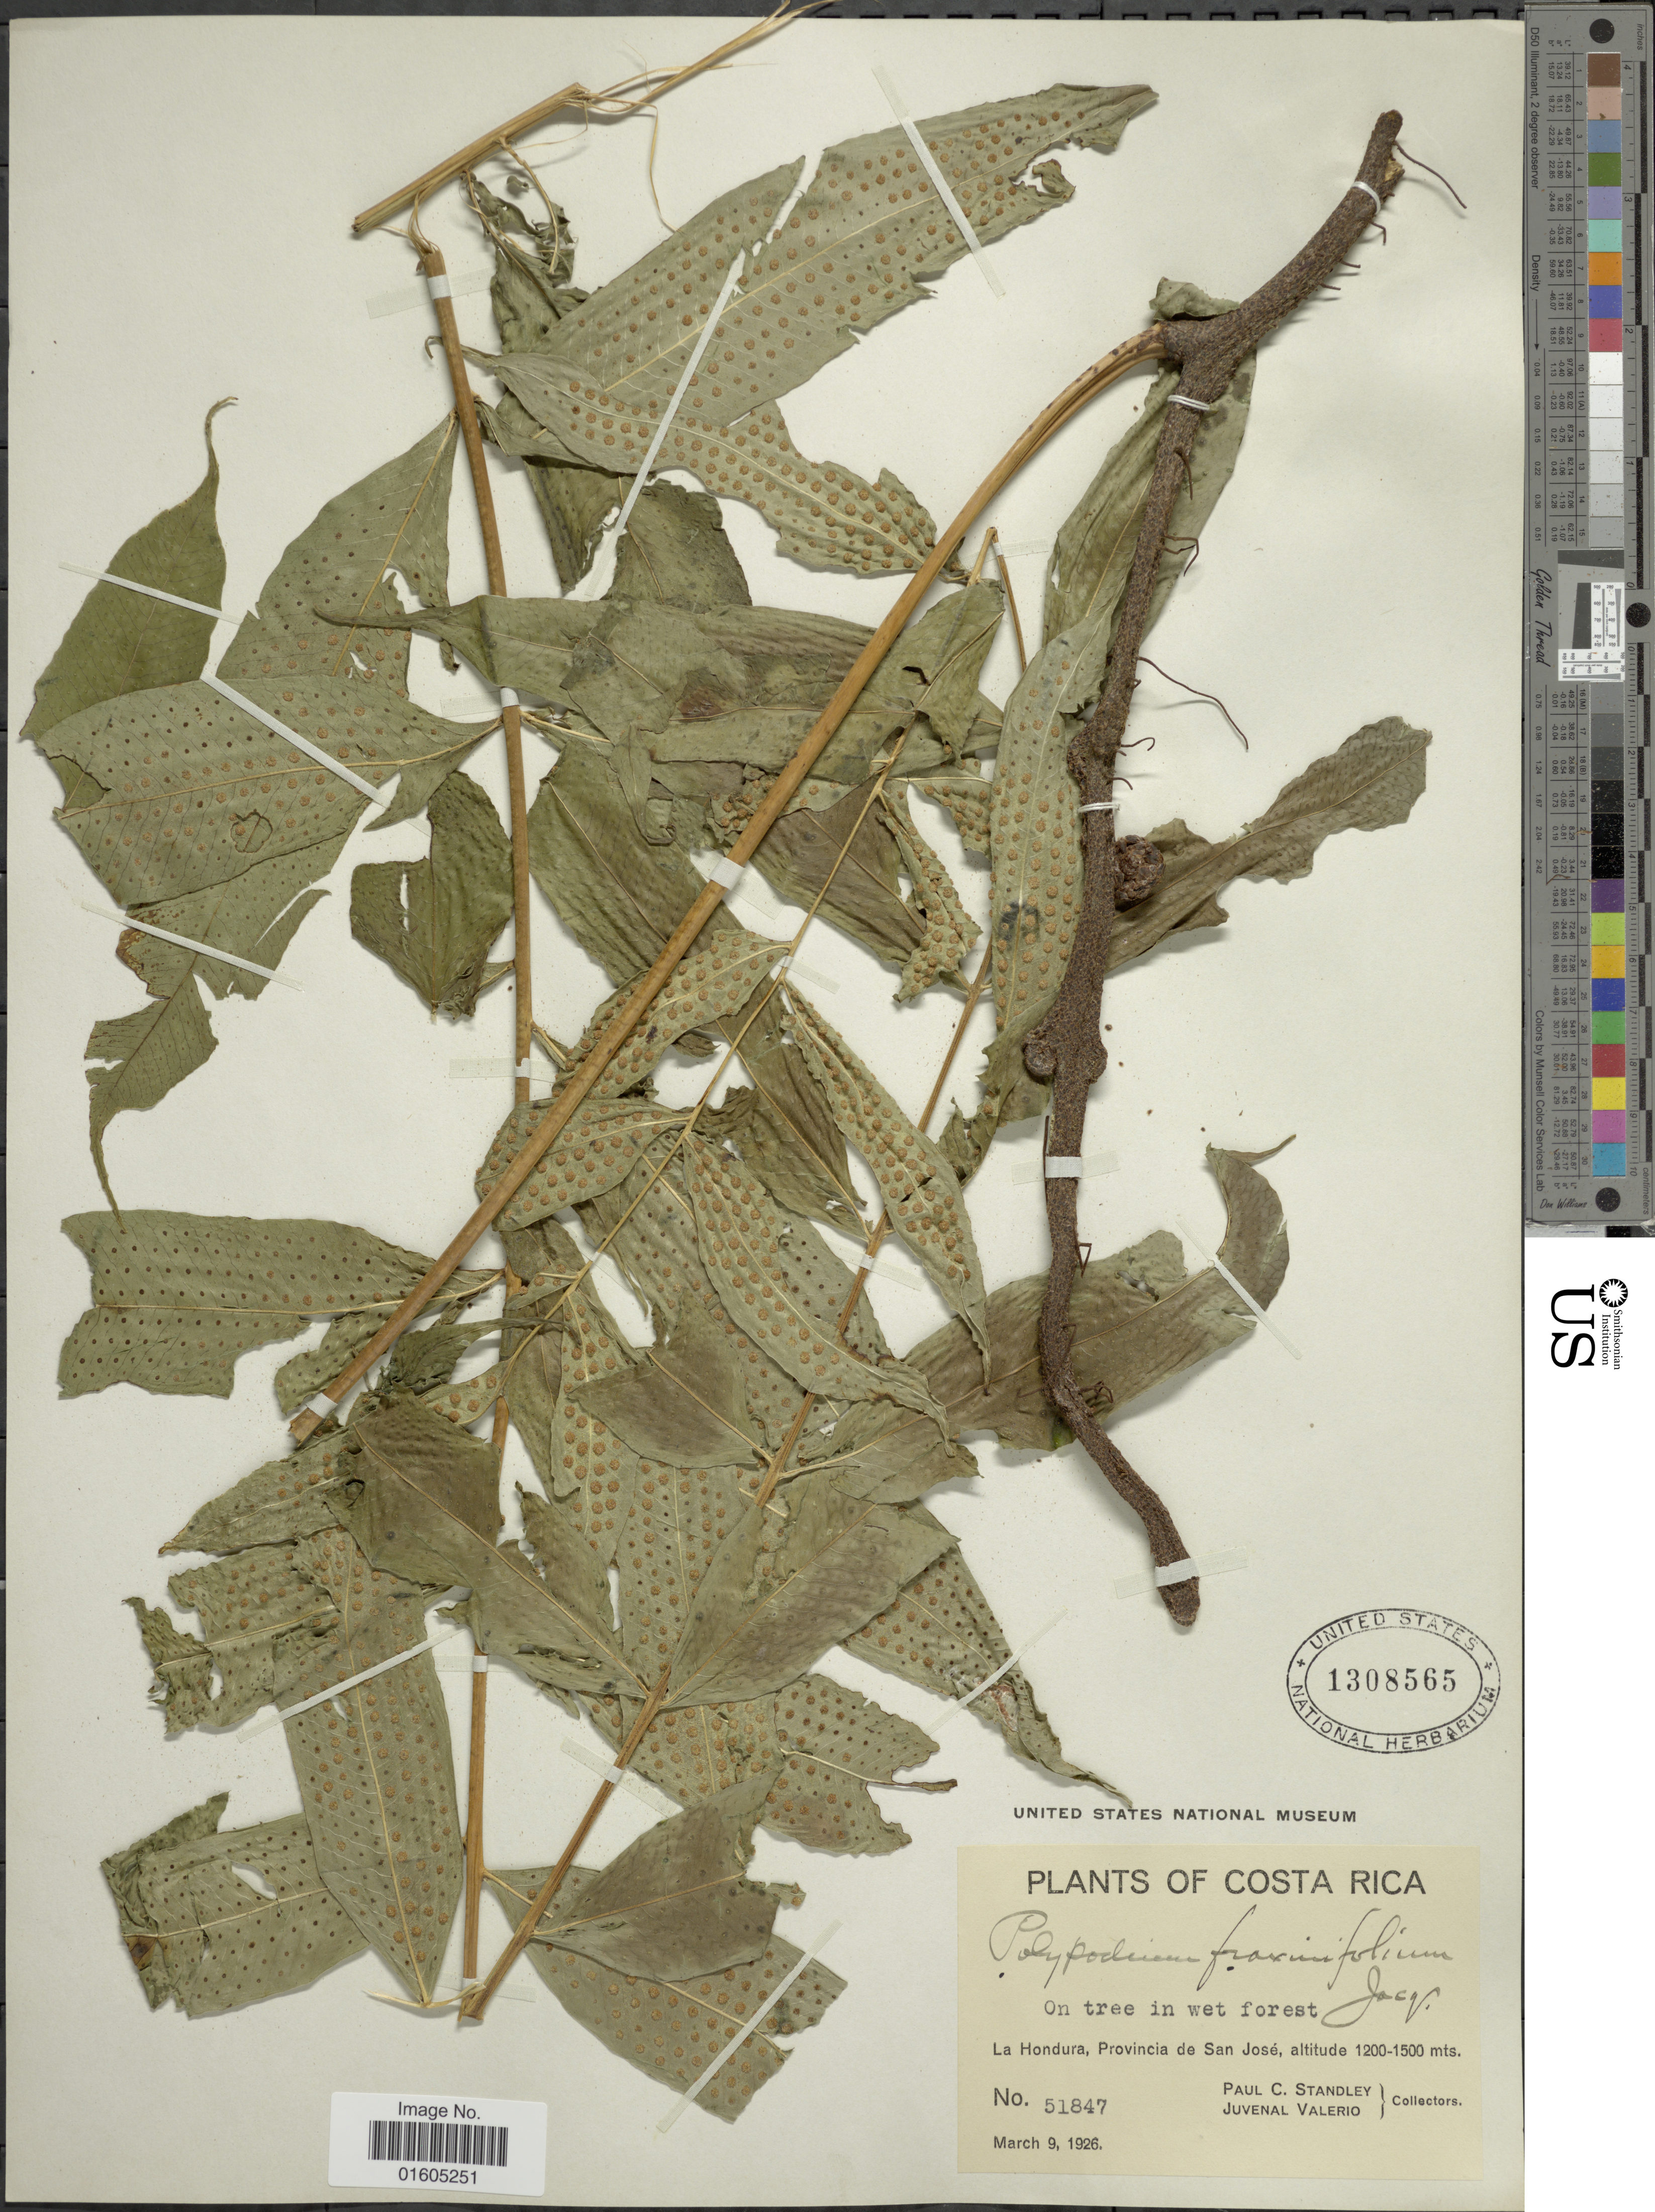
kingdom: Plantae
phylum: Tracheophyta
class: Polypodiopsida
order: Polypodiales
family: Polypodiaceae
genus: Serpocaulon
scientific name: Serpocaulon fraxinifolium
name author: (Jacq.) A.R. Sm.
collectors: P. C. Standley & J. Valerio R.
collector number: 51847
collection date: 1926-03-09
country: Costa Rica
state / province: San José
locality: Costa Rica. La Hondura, Provincia de San Jose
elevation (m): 1200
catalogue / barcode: US 1308565